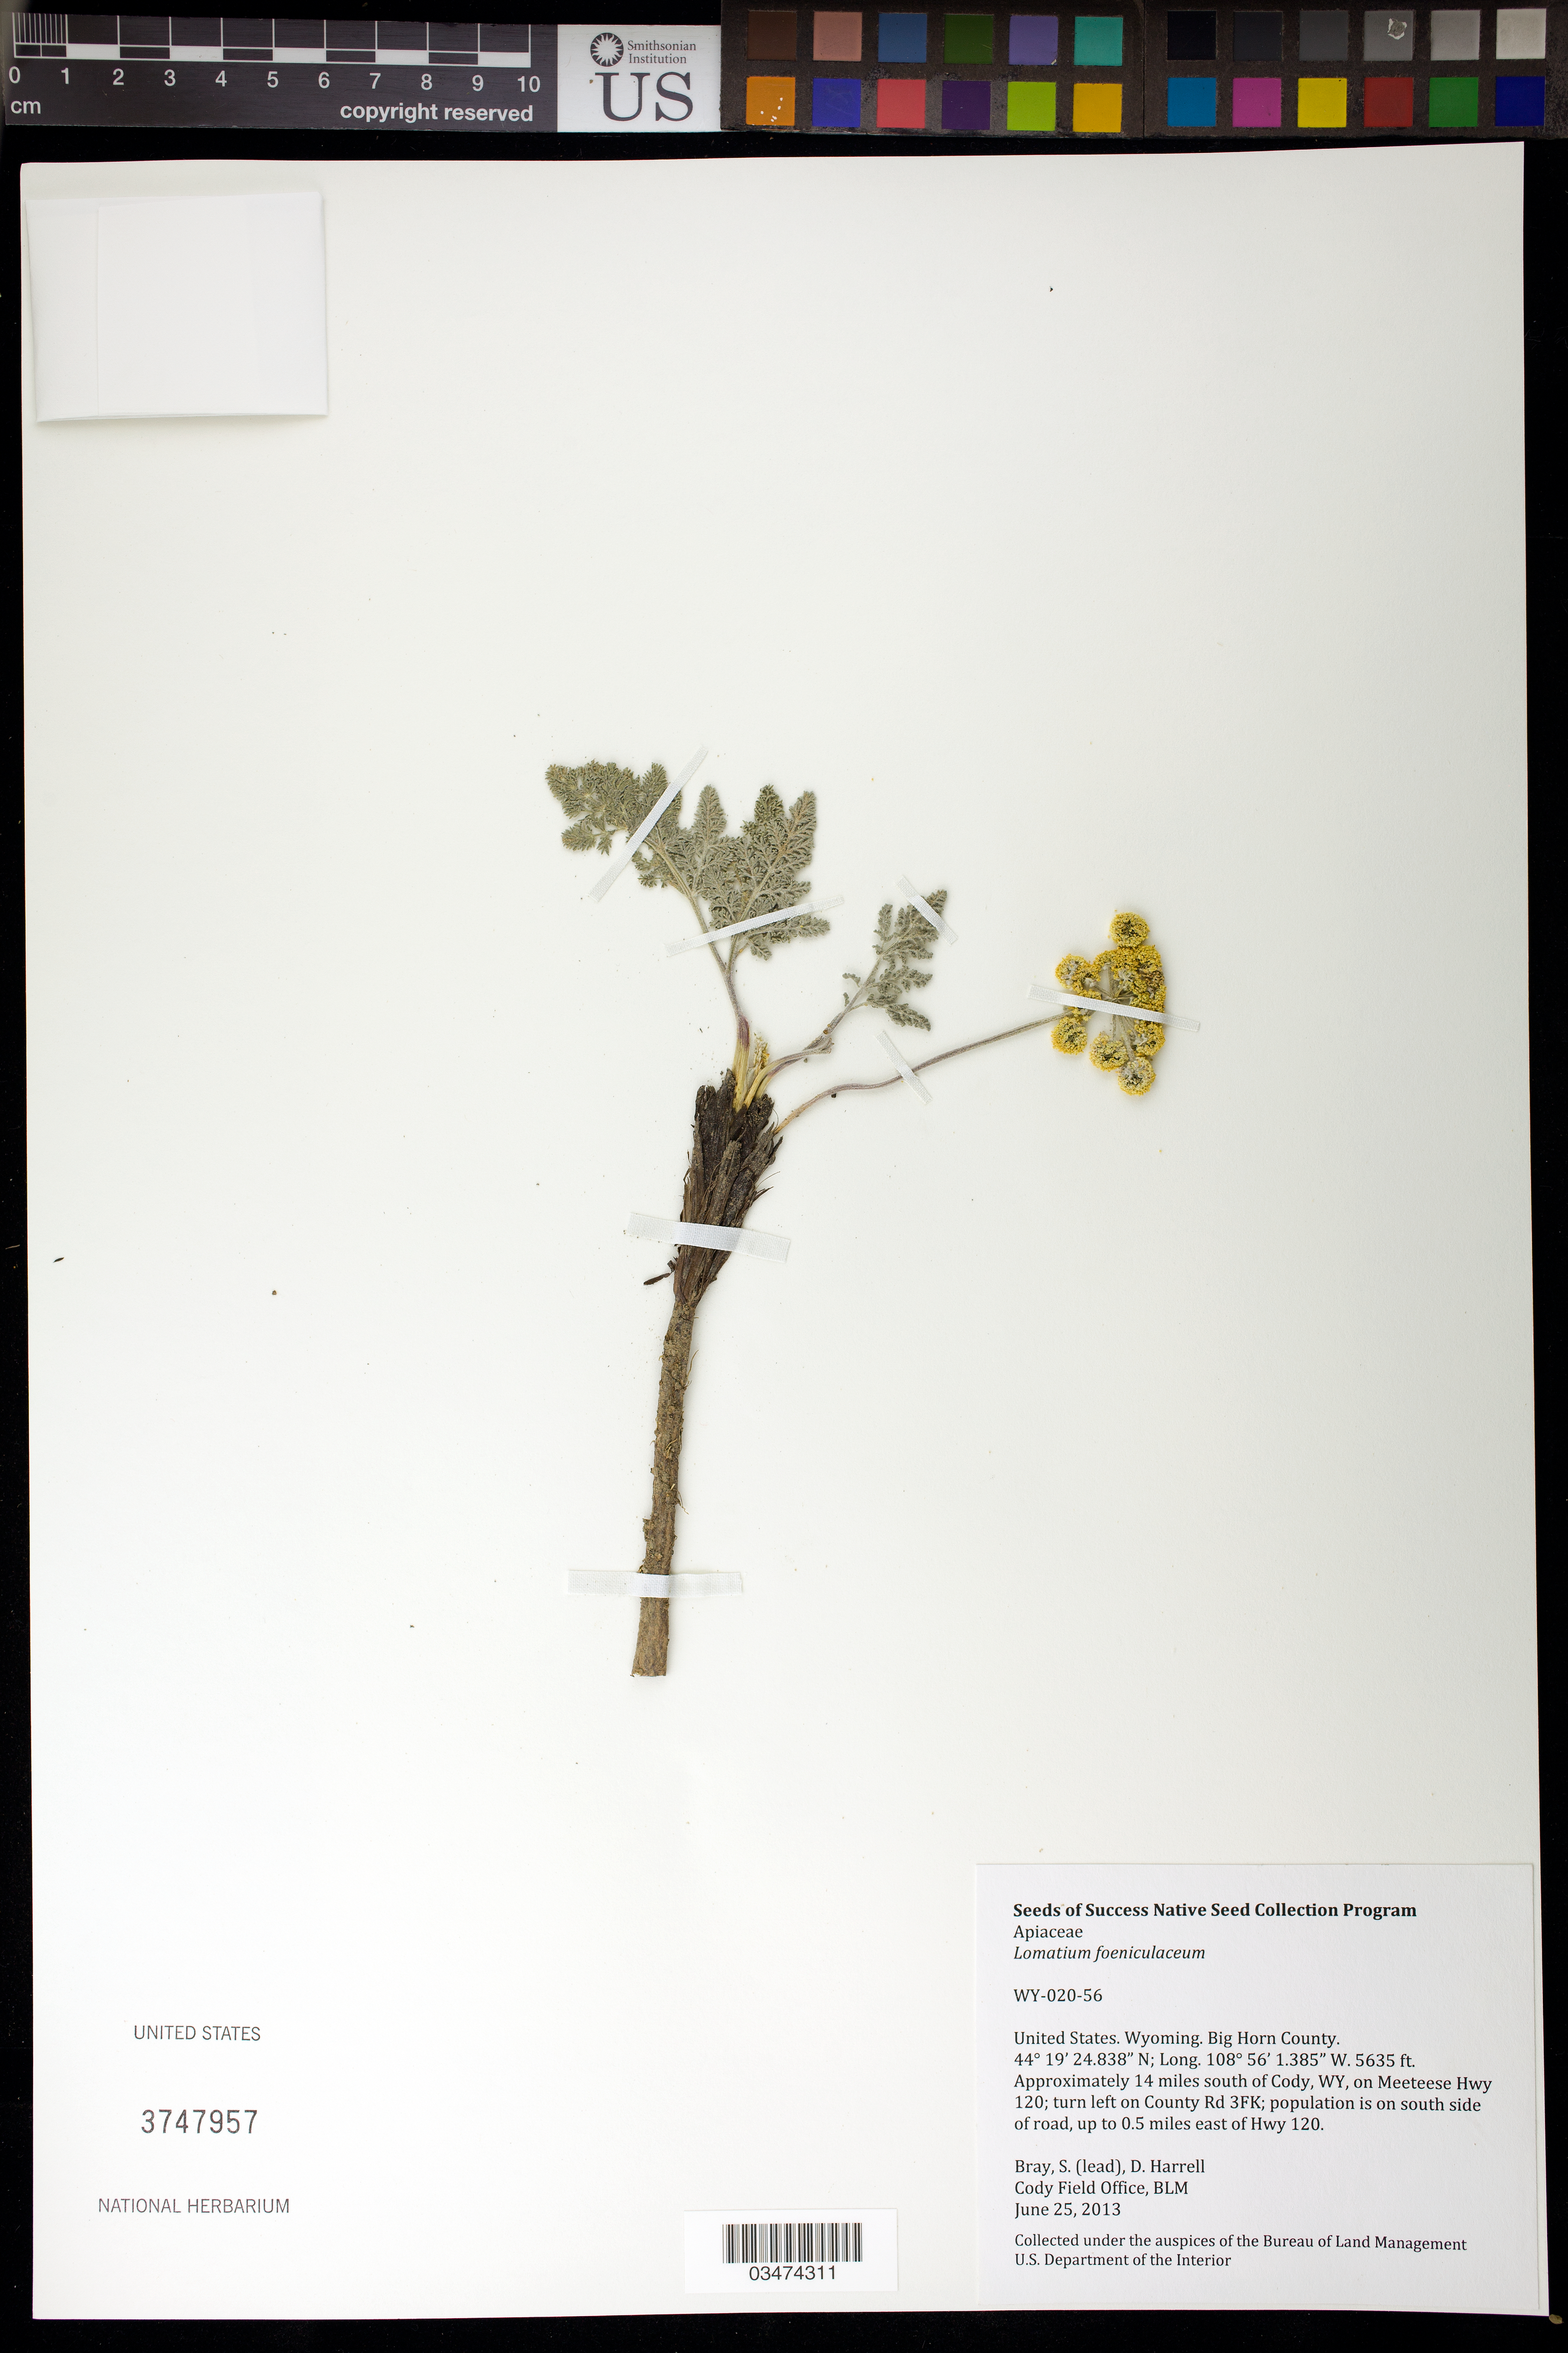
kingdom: Plantae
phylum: Tracheophyta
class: Magnoliopsida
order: Apiales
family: Apiaceae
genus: Lomatium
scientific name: Lomatium foeniculaceum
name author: (Nutt.) J.M. Coult. & Rose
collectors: S. Bray & D. Harrell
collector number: WY020-56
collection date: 2013-06-25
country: United States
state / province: Wyoming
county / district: Big Horn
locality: Approx. 14 miles S of Cody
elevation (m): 1718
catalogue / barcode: US 3747957